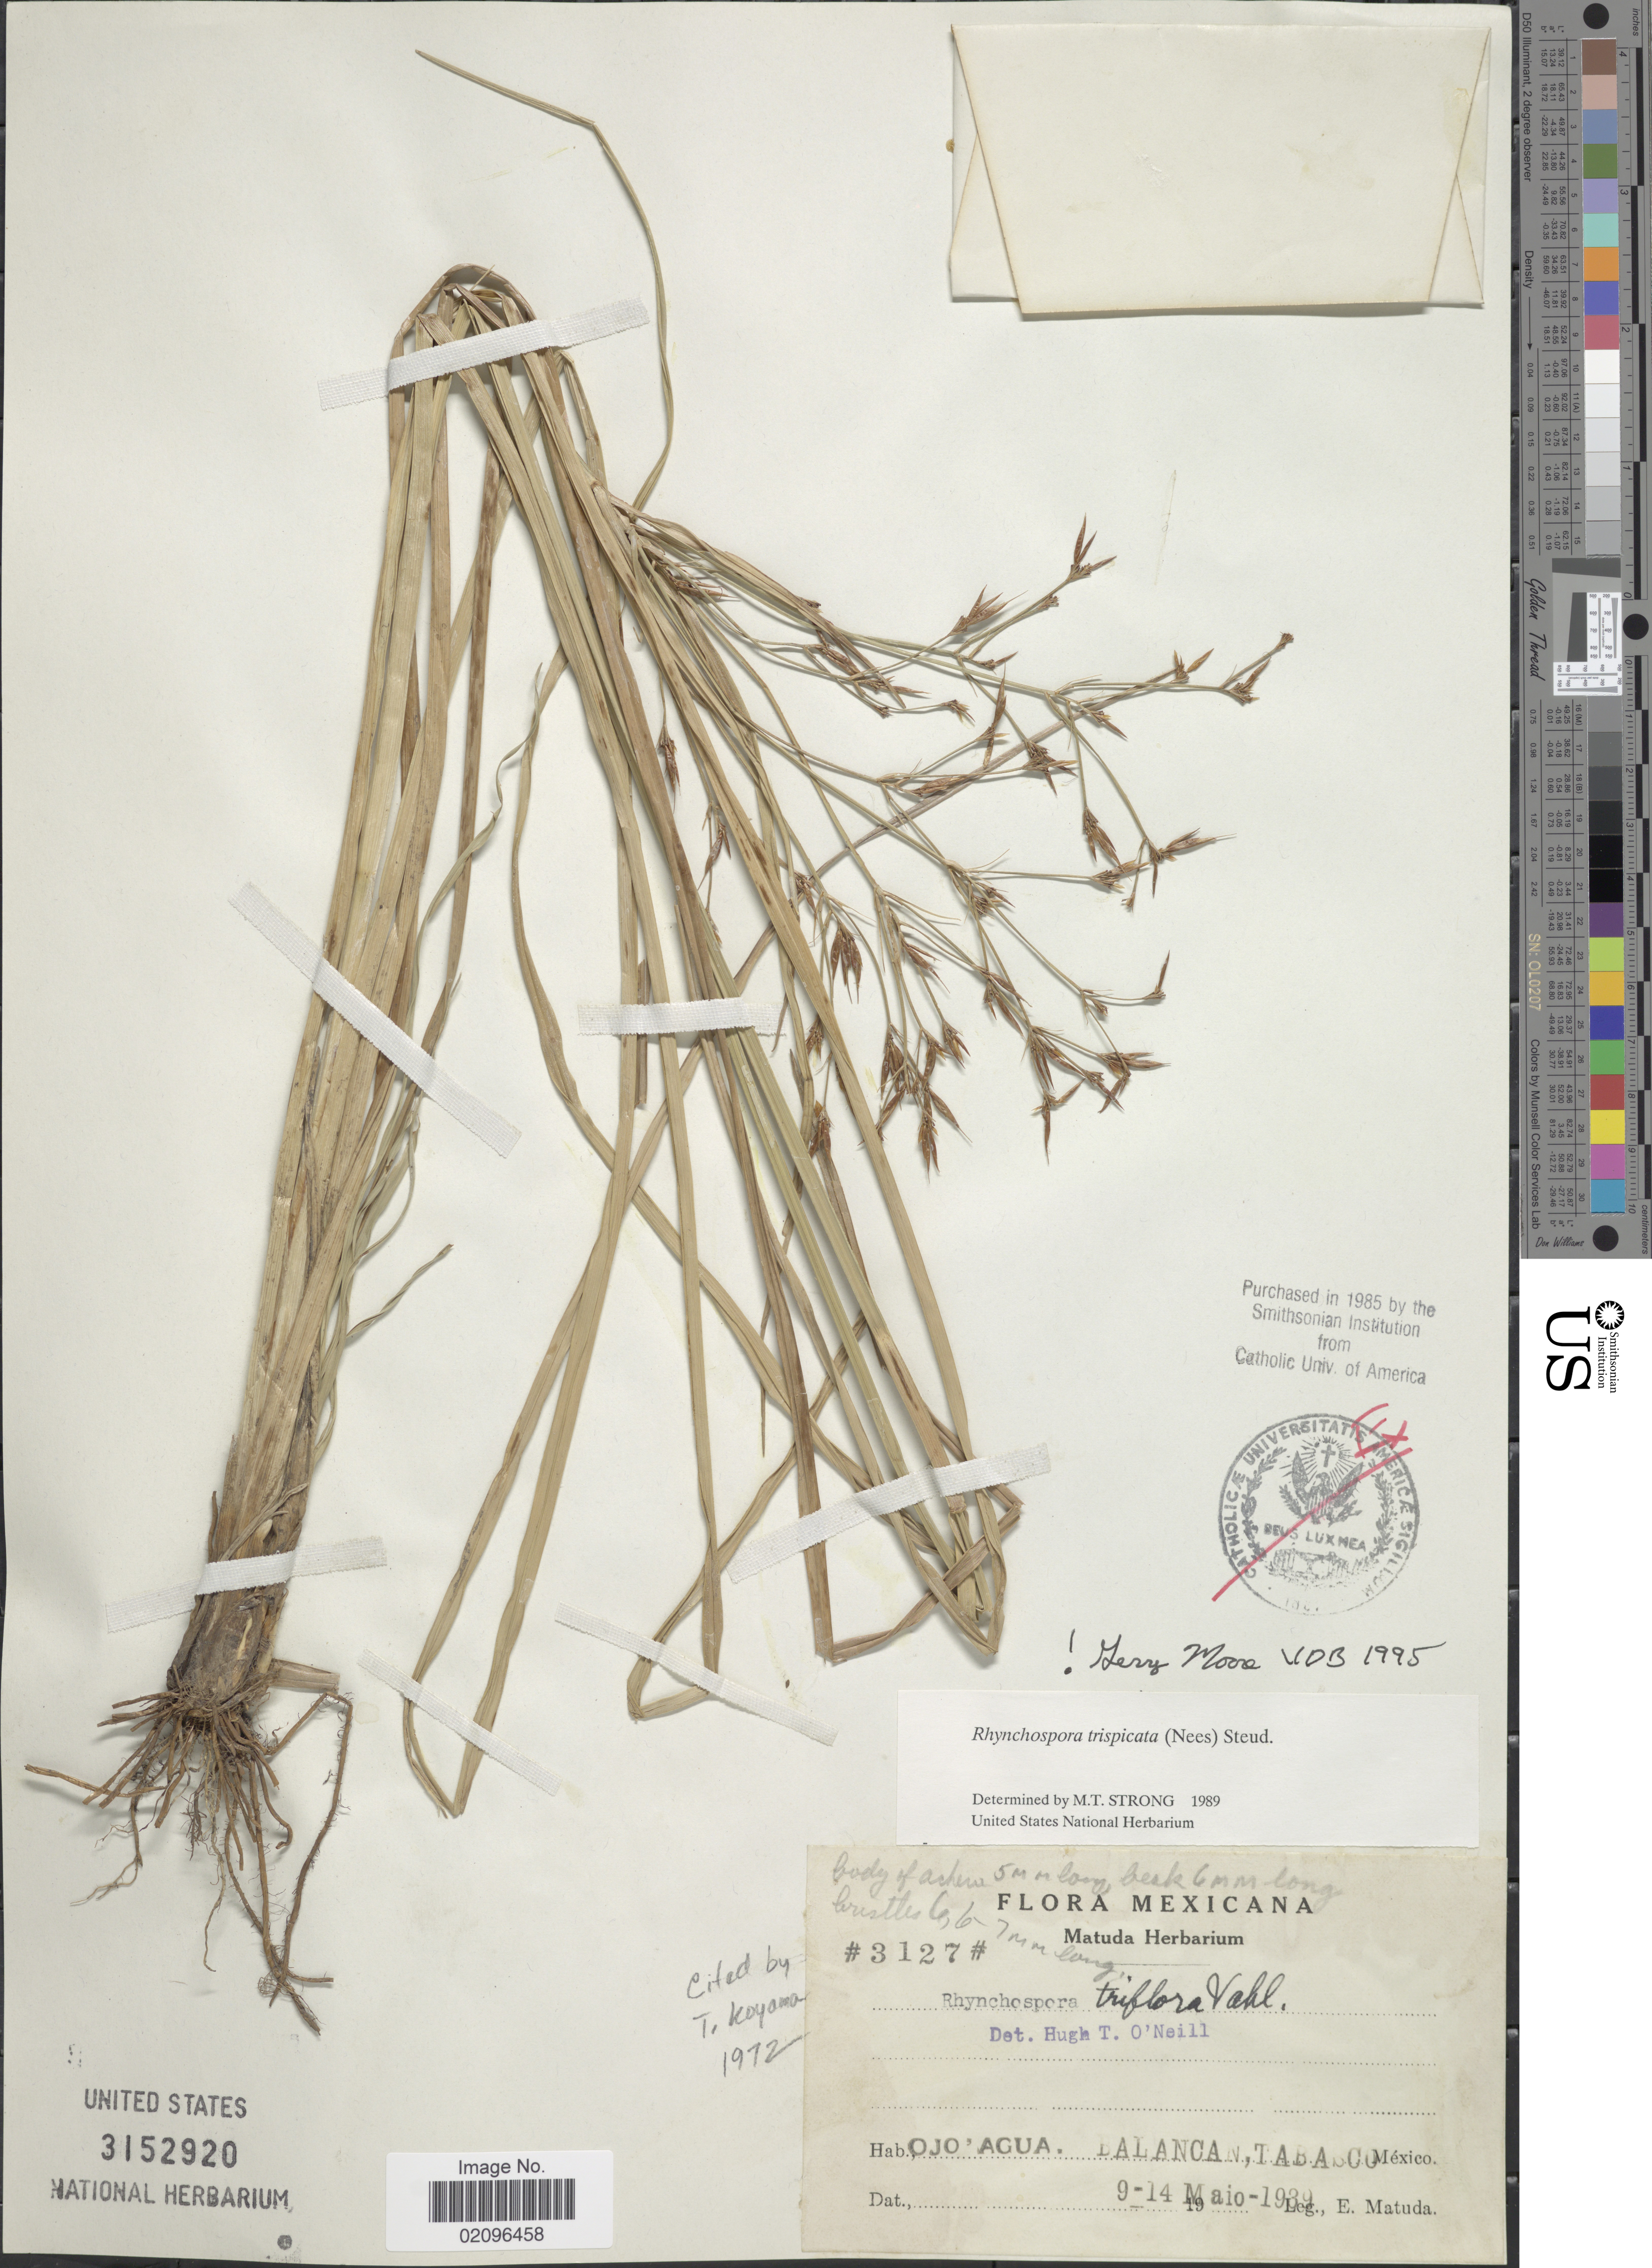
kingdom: Plantae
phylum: Tracheophyta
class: Liliopsida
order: Poales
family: Cyperaceae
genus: Rhynchospora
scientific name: Rhynchospora trispicata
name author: (Nees) Schrad. ex Steud.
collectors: E. Matuda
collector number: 3127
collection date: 1939-05-09/1939-05-14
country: Mexico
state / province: Tabasco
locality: Ojo'Agua, Balancan,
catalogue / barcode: US 3152920